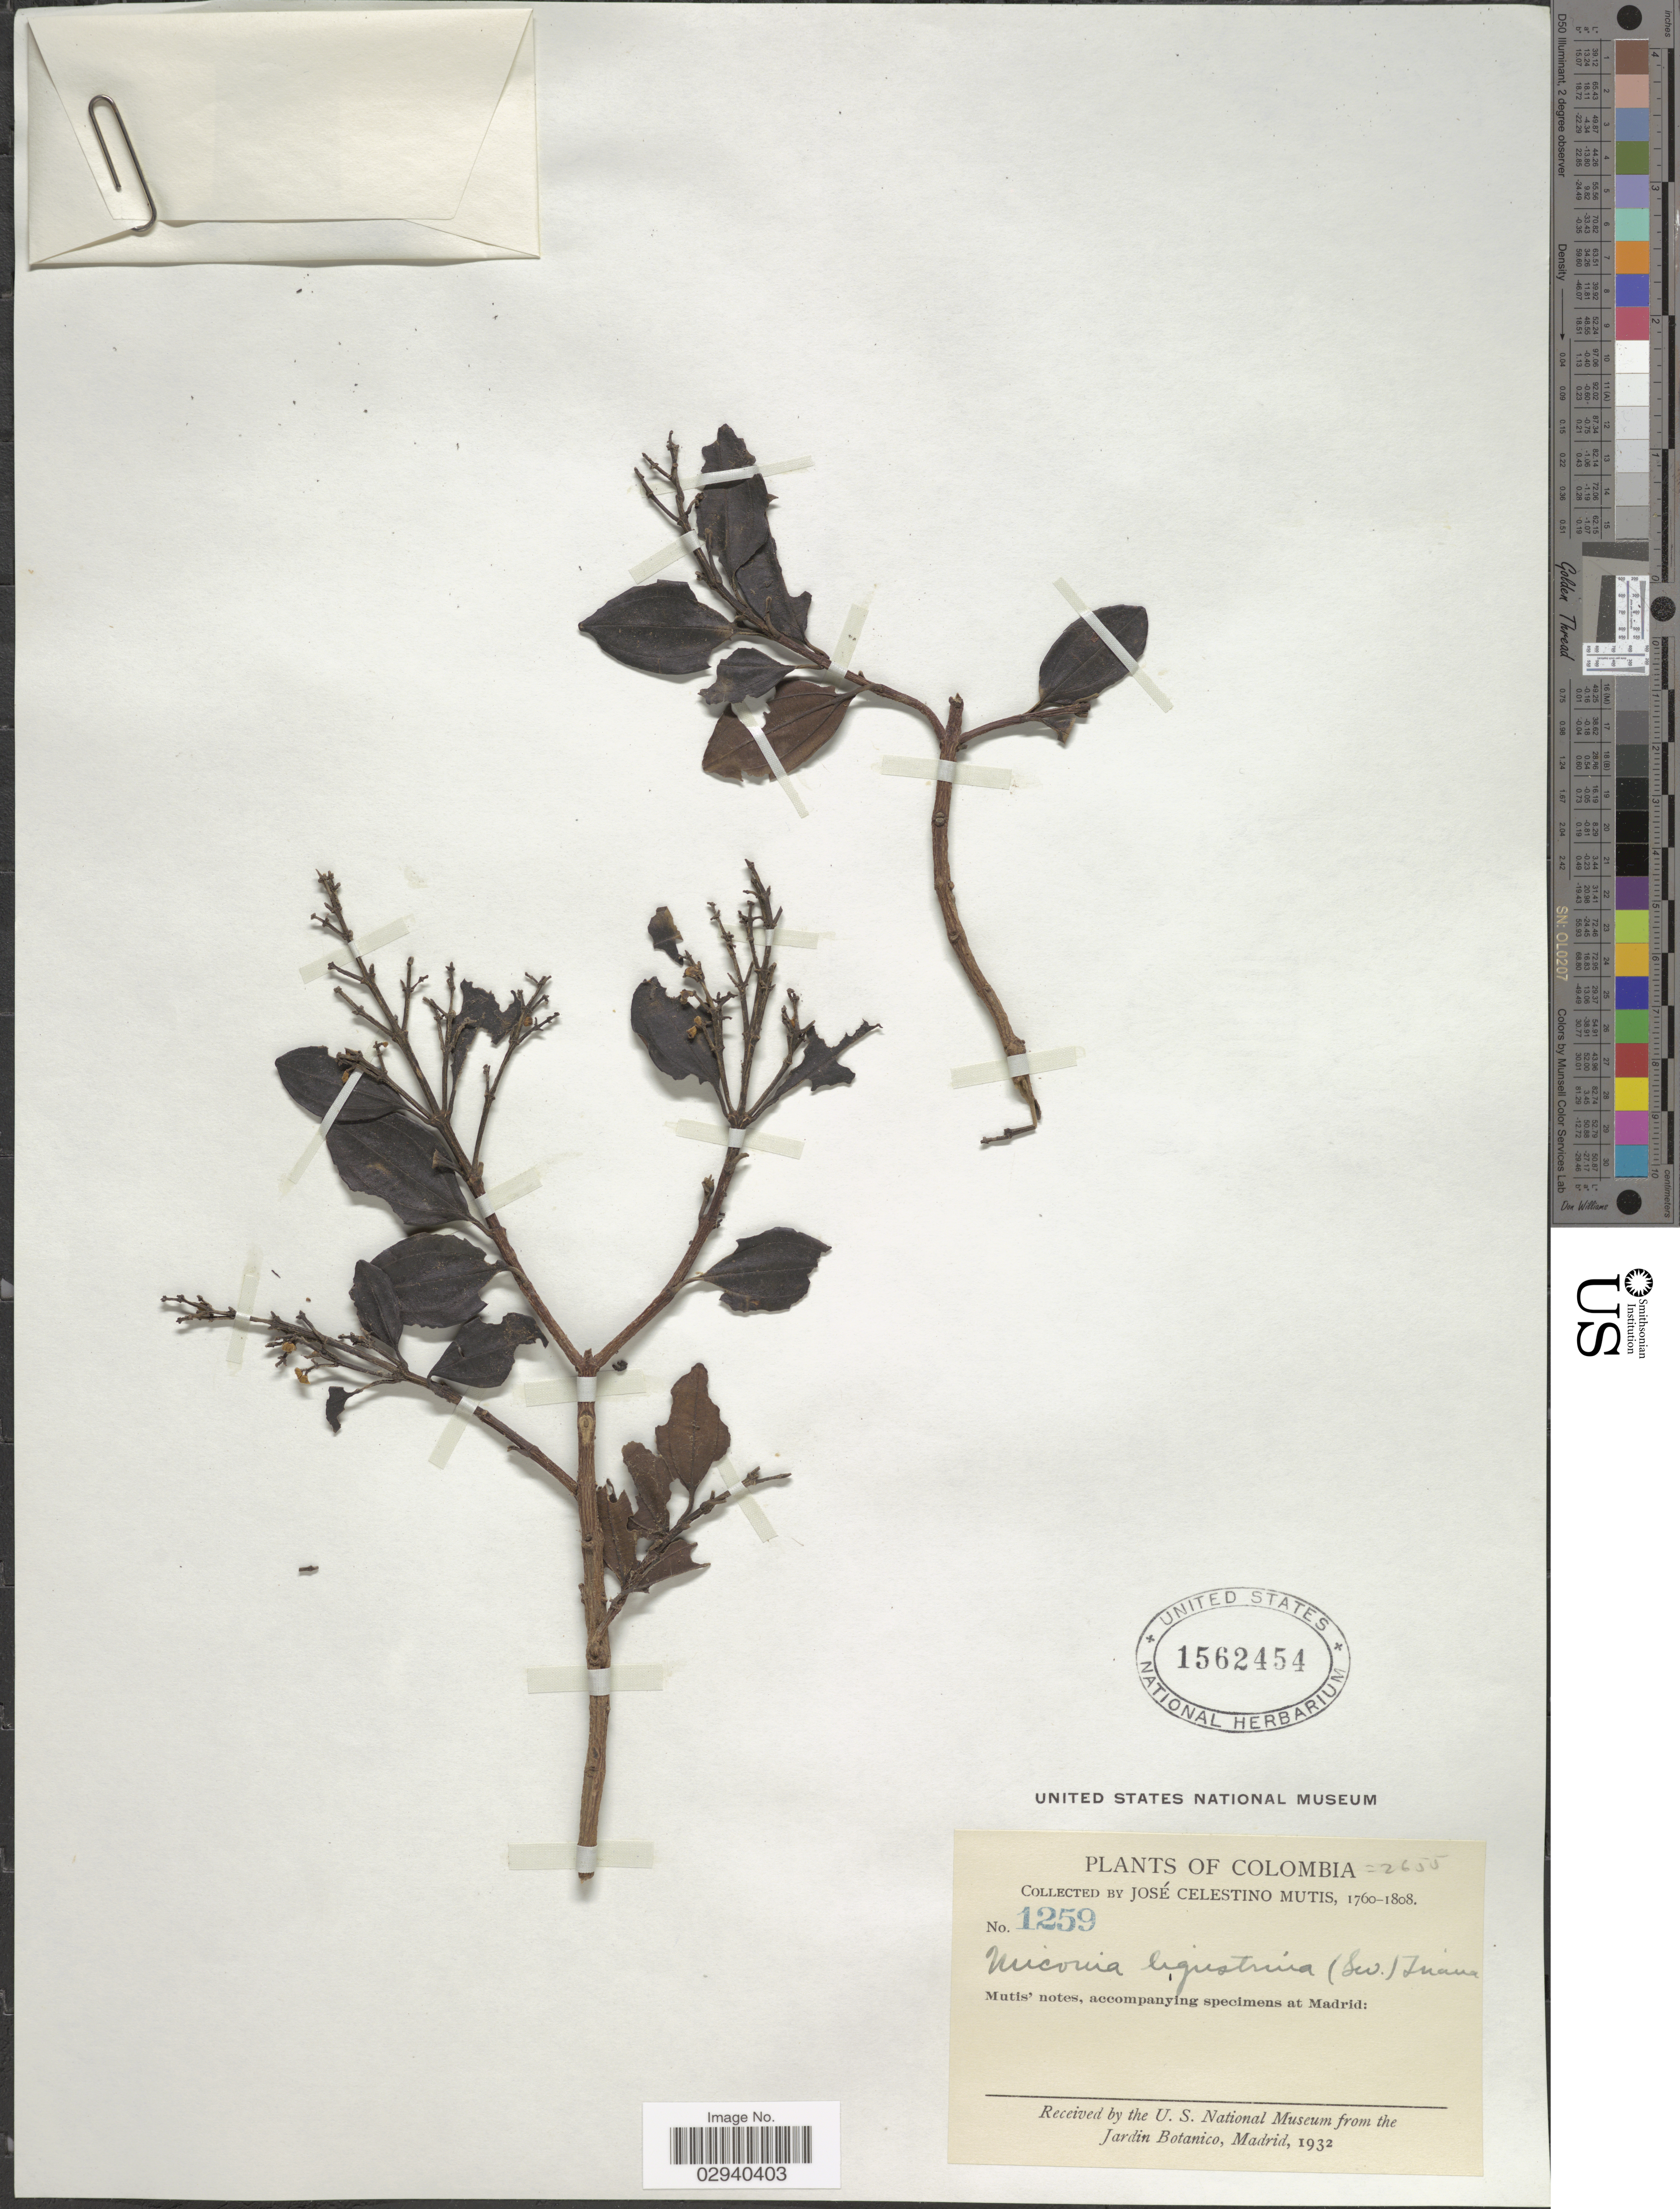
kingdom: Plantae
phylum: Tracheophyta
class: Magnoliopsida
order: Myrtales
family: Melastomataceae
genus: Miconia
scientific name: Miconia ligustrina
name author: (Sw.) Triana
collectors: J. C. B. Mutis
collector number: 1259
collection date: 1760/1808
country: Colombia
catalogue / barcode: US 1562454